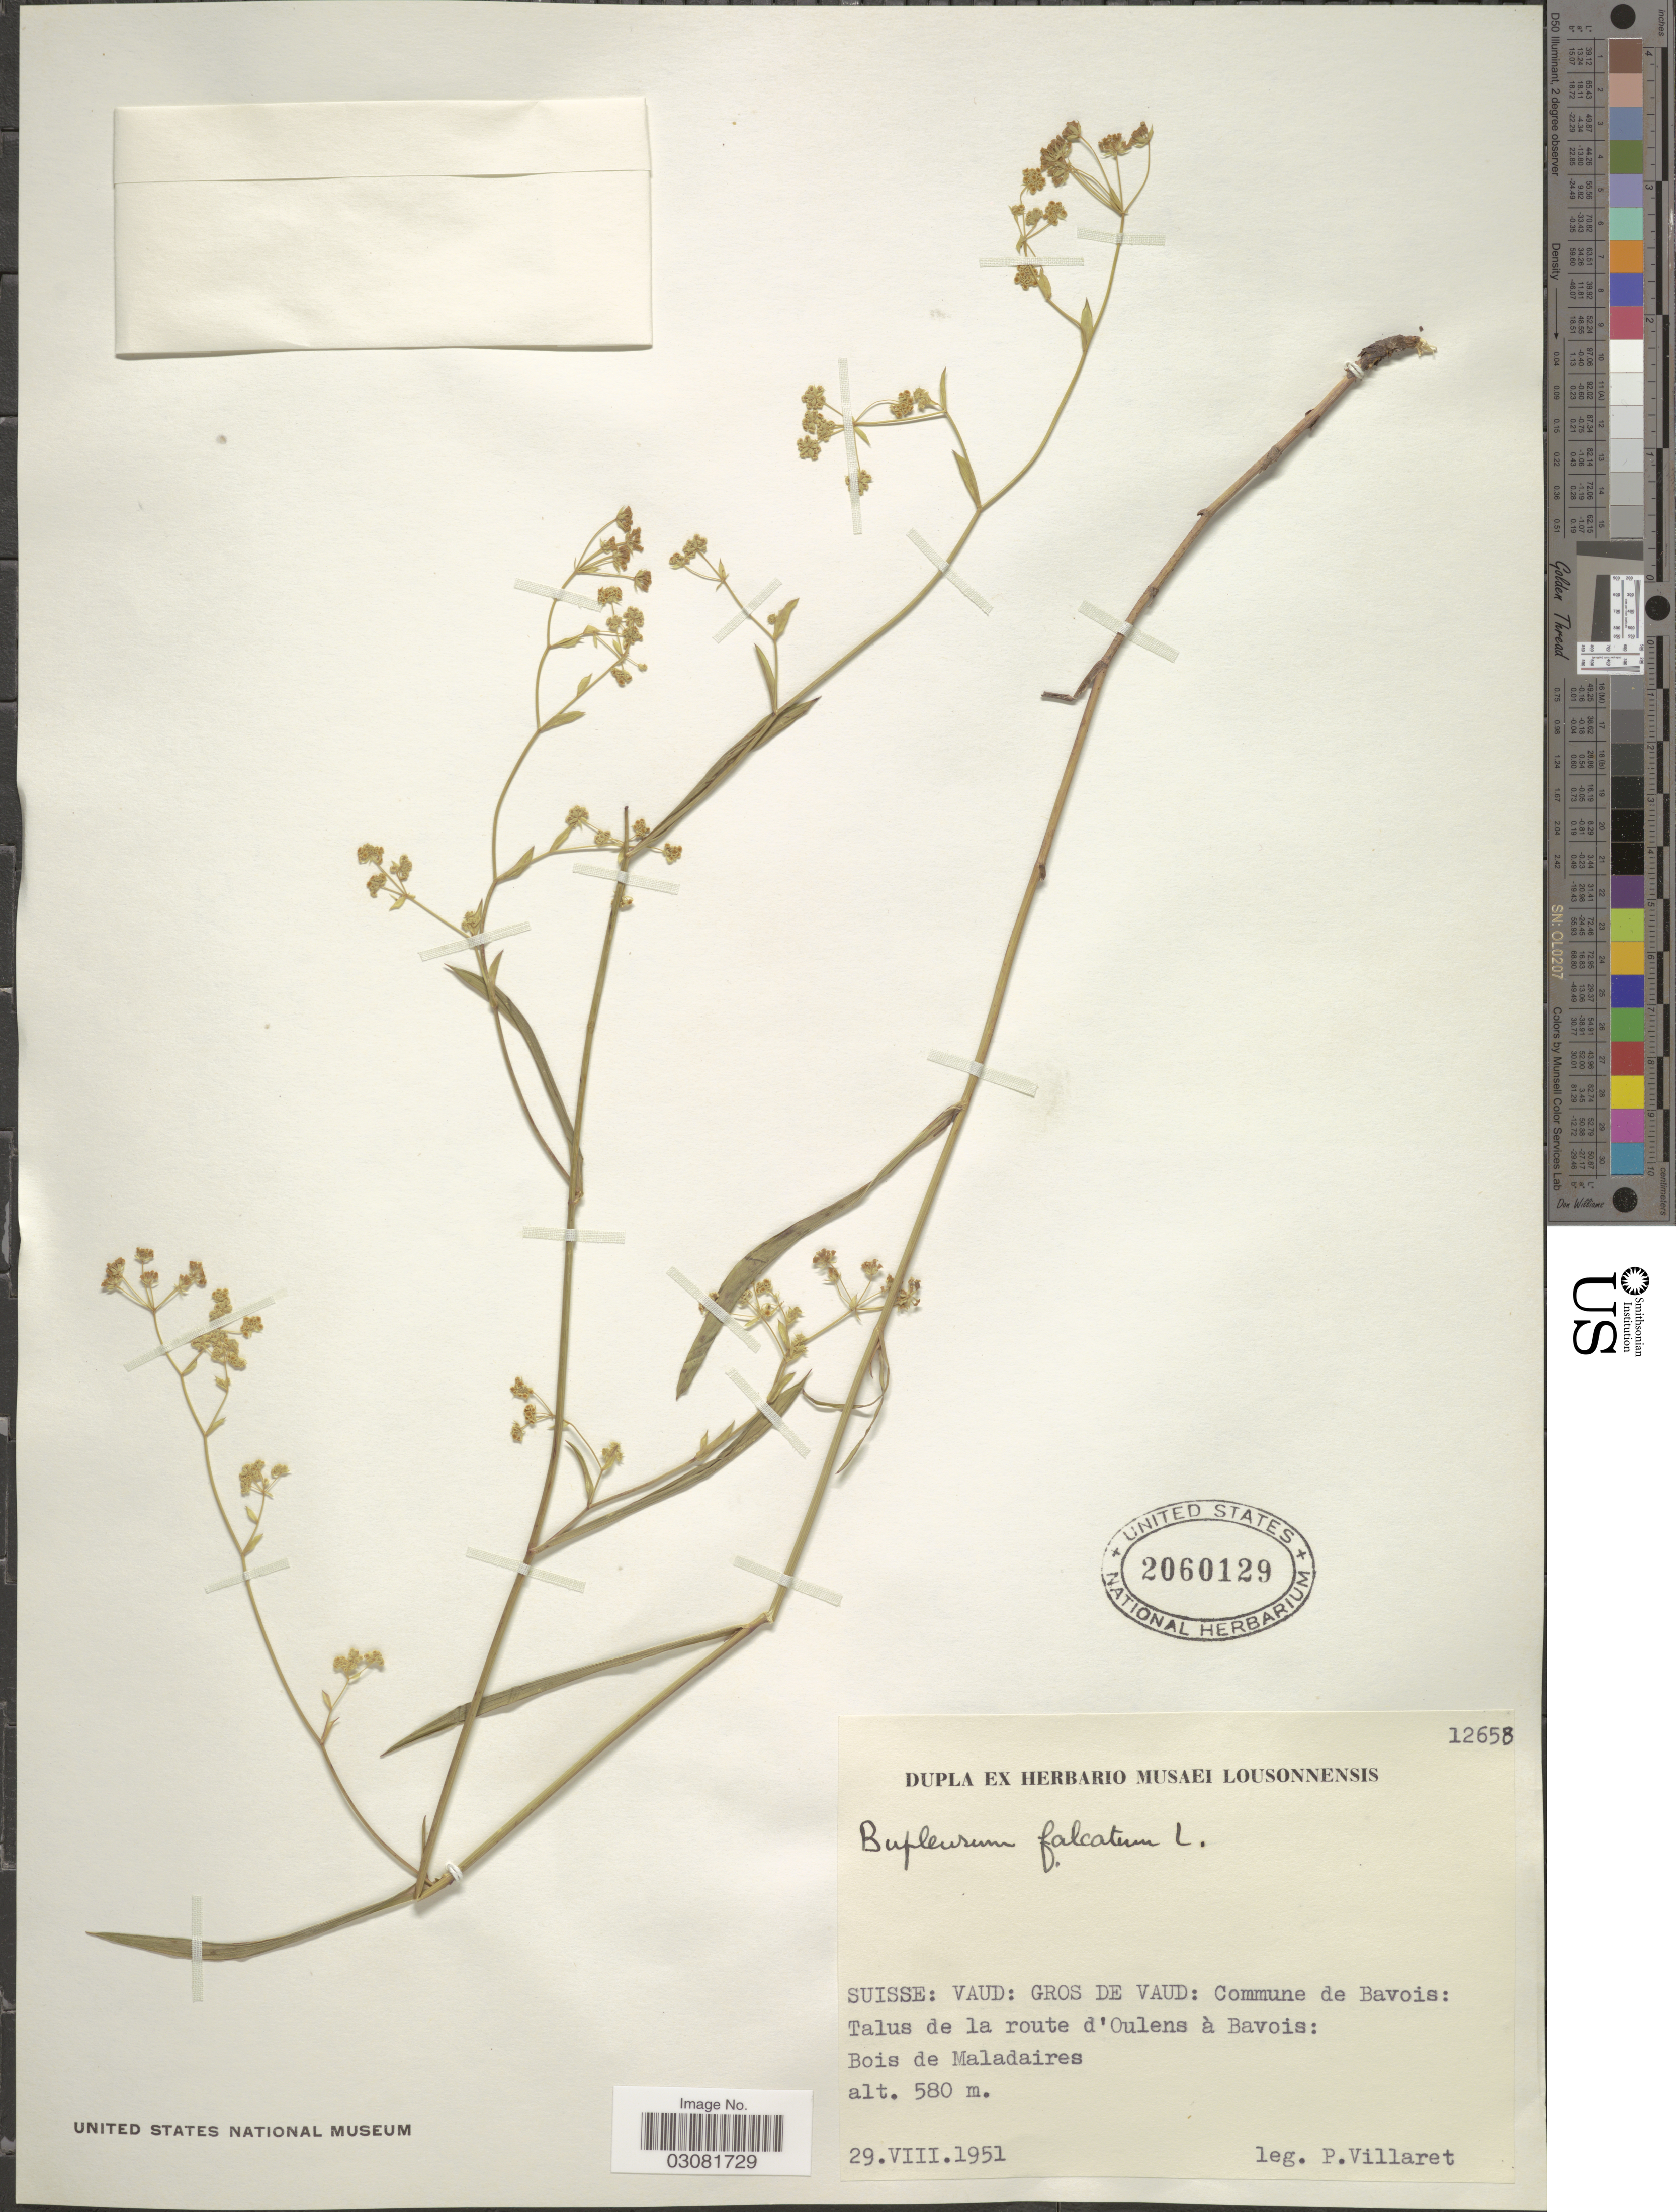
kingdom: Plantae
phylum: Tracheophyta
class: Magnoliopsida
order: Apiales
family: Apiaceae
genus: Bupleurum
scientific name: Bupleurum falcatum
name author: L.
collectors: P. Villaret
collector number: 12658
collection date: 1951-08-29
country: Switzerland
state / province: Vaud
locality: Suisse: Gros de Vaud: Commune de Bavois: Talus de la route d'Oulens à Bavois: Bois de Maladaires.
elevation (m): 580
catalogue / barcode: US 2060129